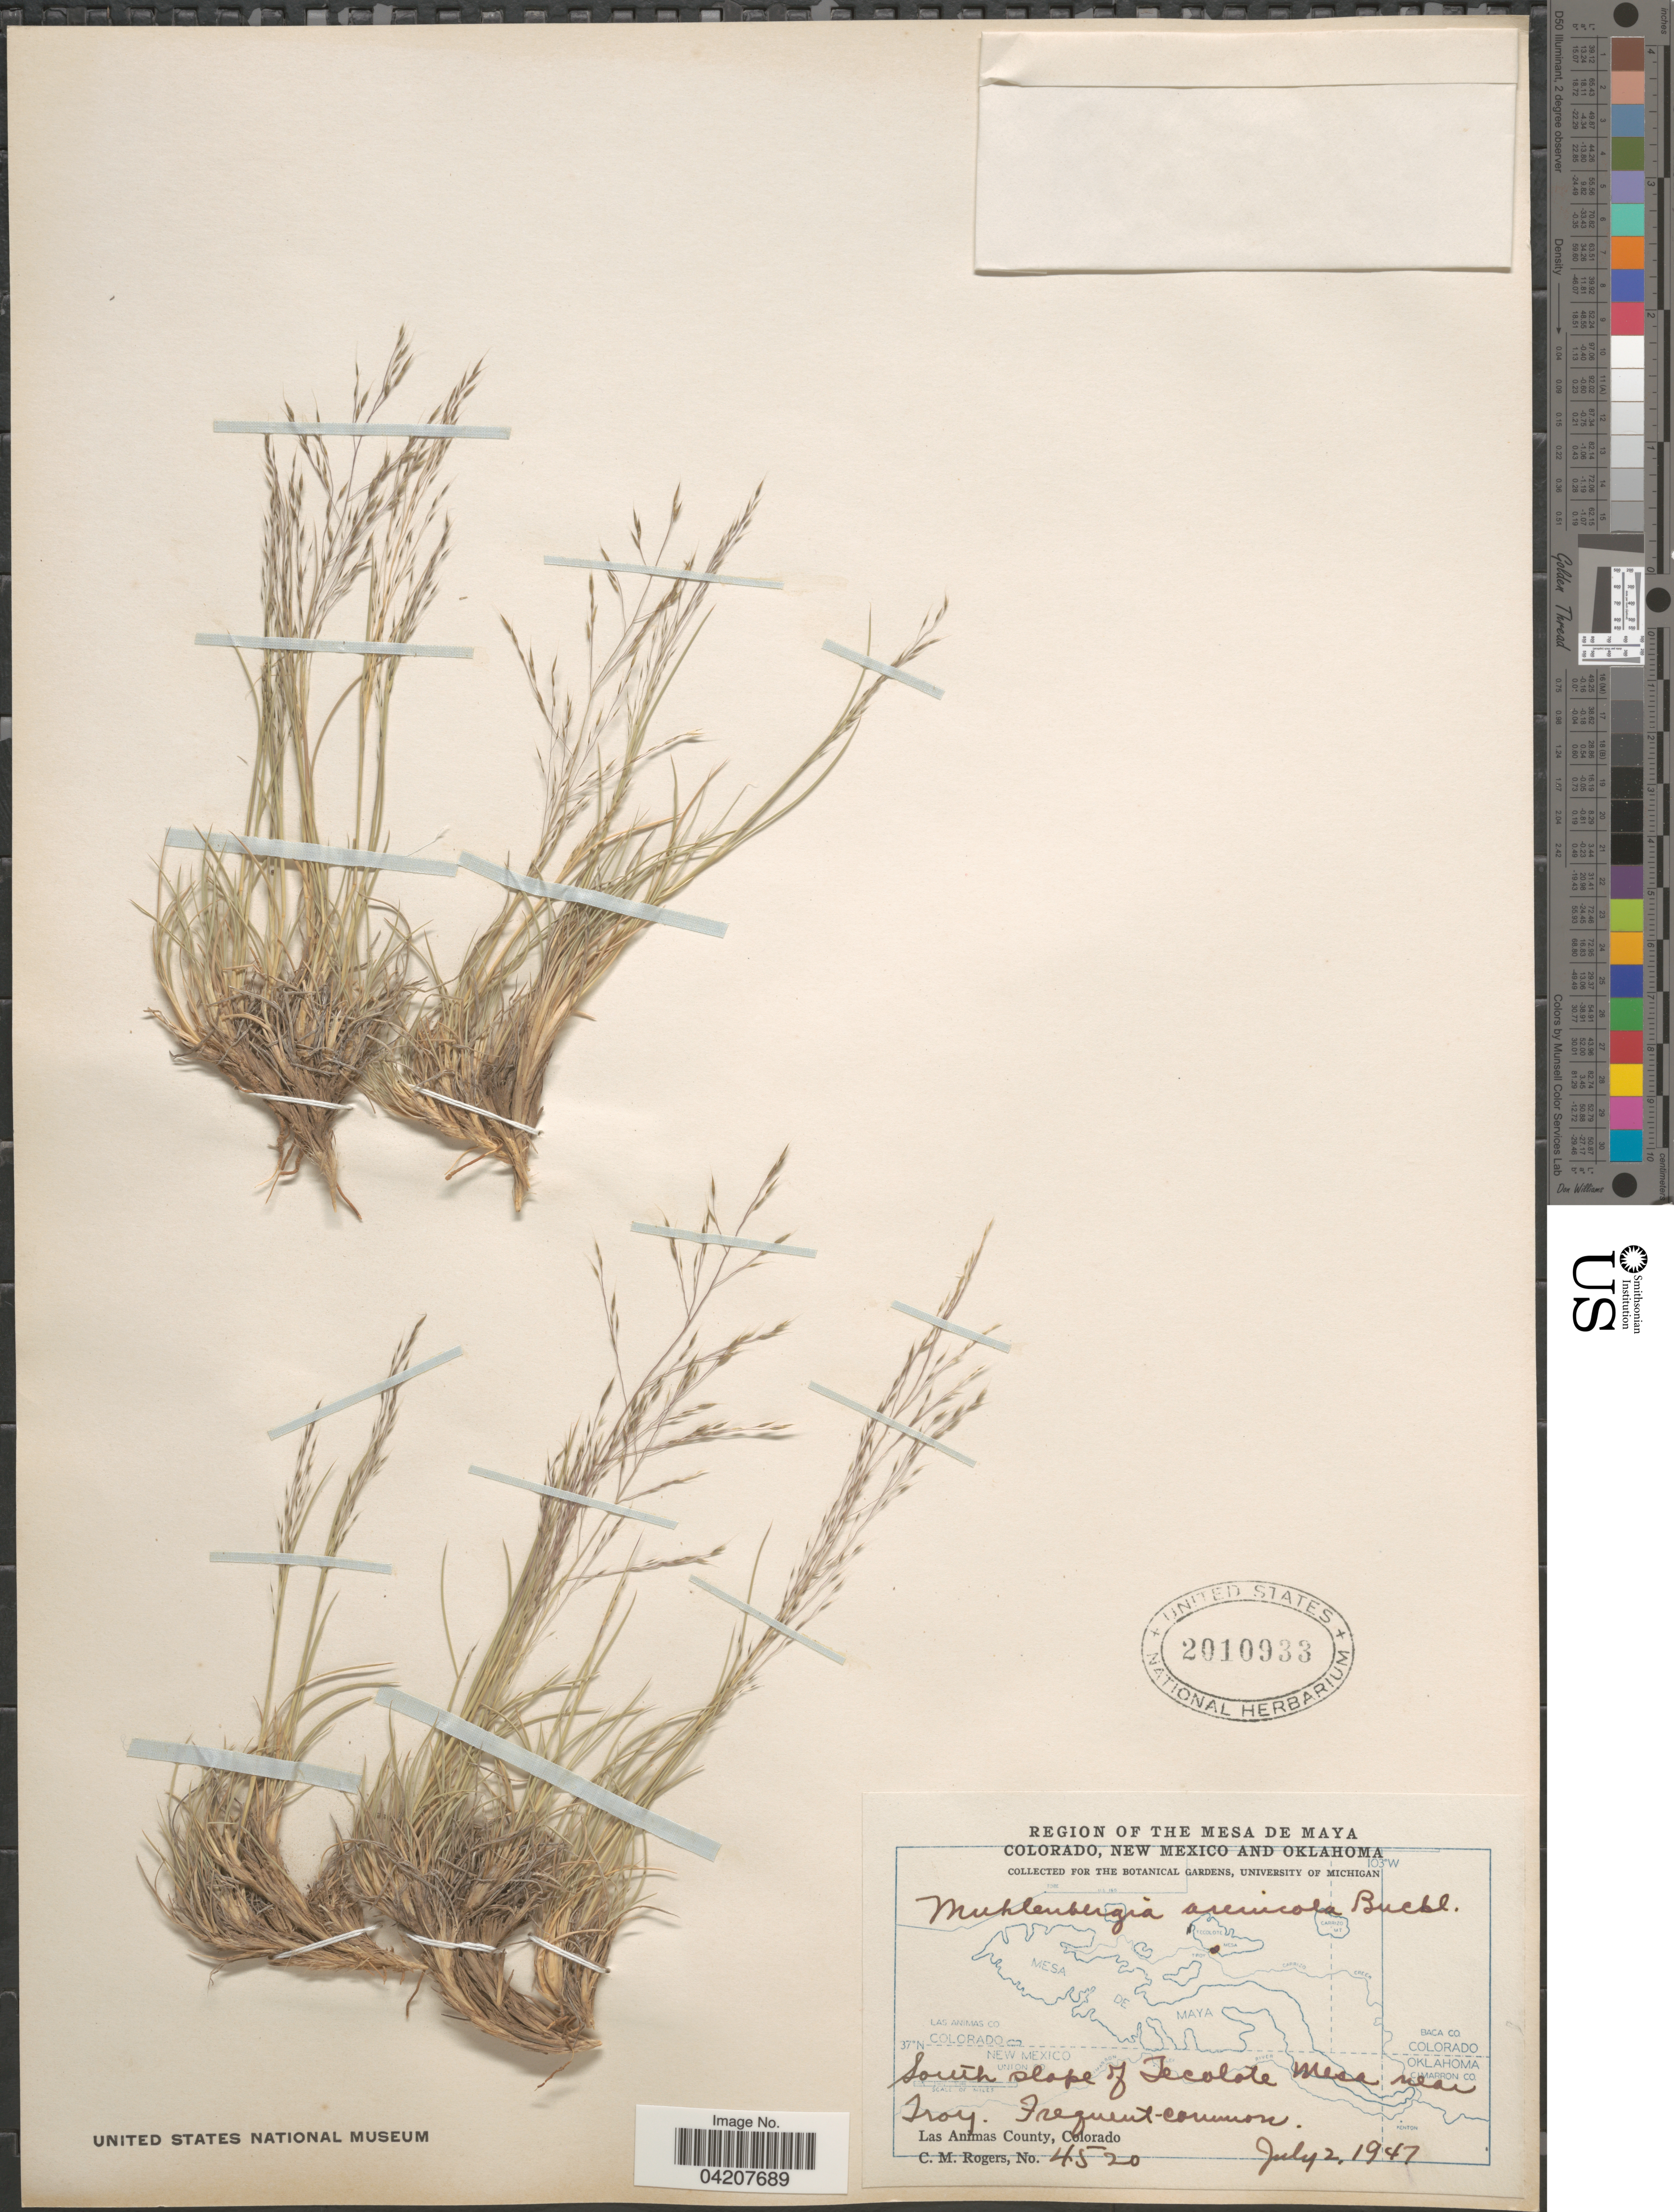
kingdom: Plantae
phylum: Tracheophyta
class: Liliopsida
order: Poales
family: Poaceae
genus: Muhlenbergia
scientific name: Muhlenbergia arenicola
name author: Buckley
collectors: C. M. Rogers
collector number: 4520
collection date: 1947-07-02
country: United States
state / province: Colorado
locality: Region of the Mesa de Maya. South slope of Tecolote Mesa near Troy. Las Animas County.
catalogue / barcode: US 2010933